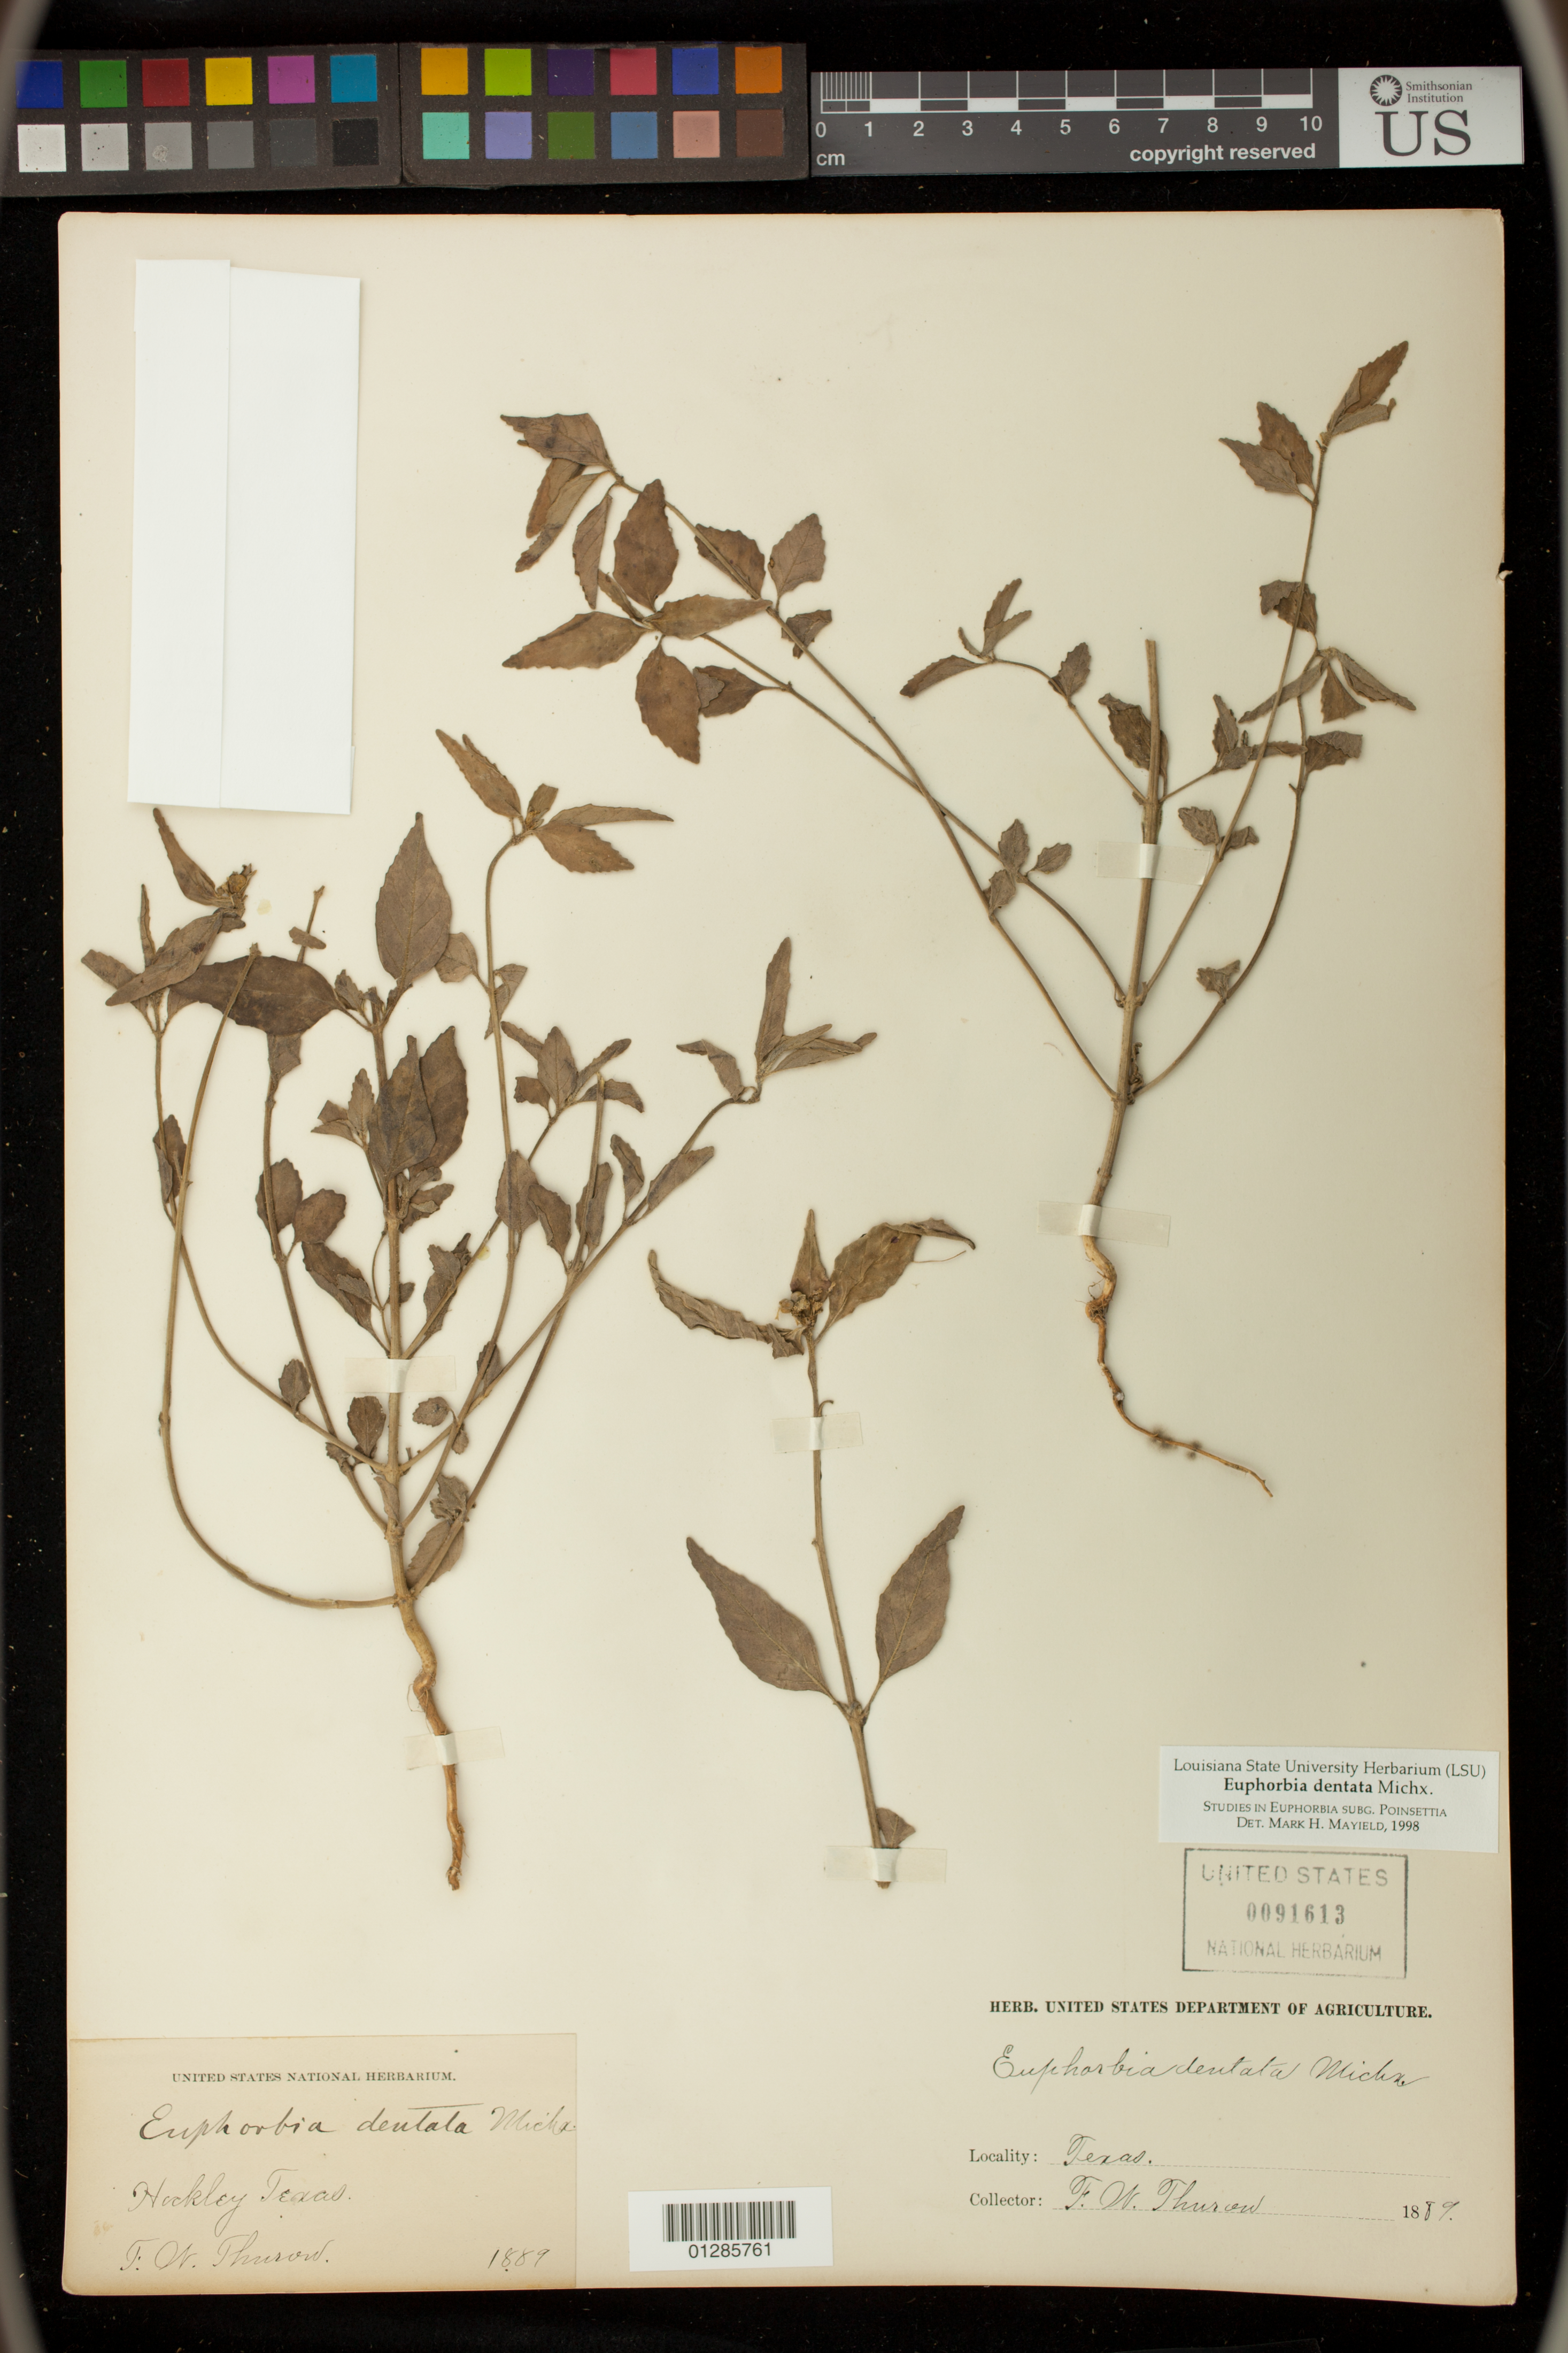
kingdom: Plantae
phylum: Tracheophyta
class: Magnoliopsida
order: Malpighiales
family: Euphorbiaceae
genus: Euphorbia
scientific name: Euphorbia dentata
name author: Michx.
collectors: F. W. Thurow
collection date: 1889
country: United States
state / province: Texas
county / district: Hockley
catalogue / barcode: US 91613